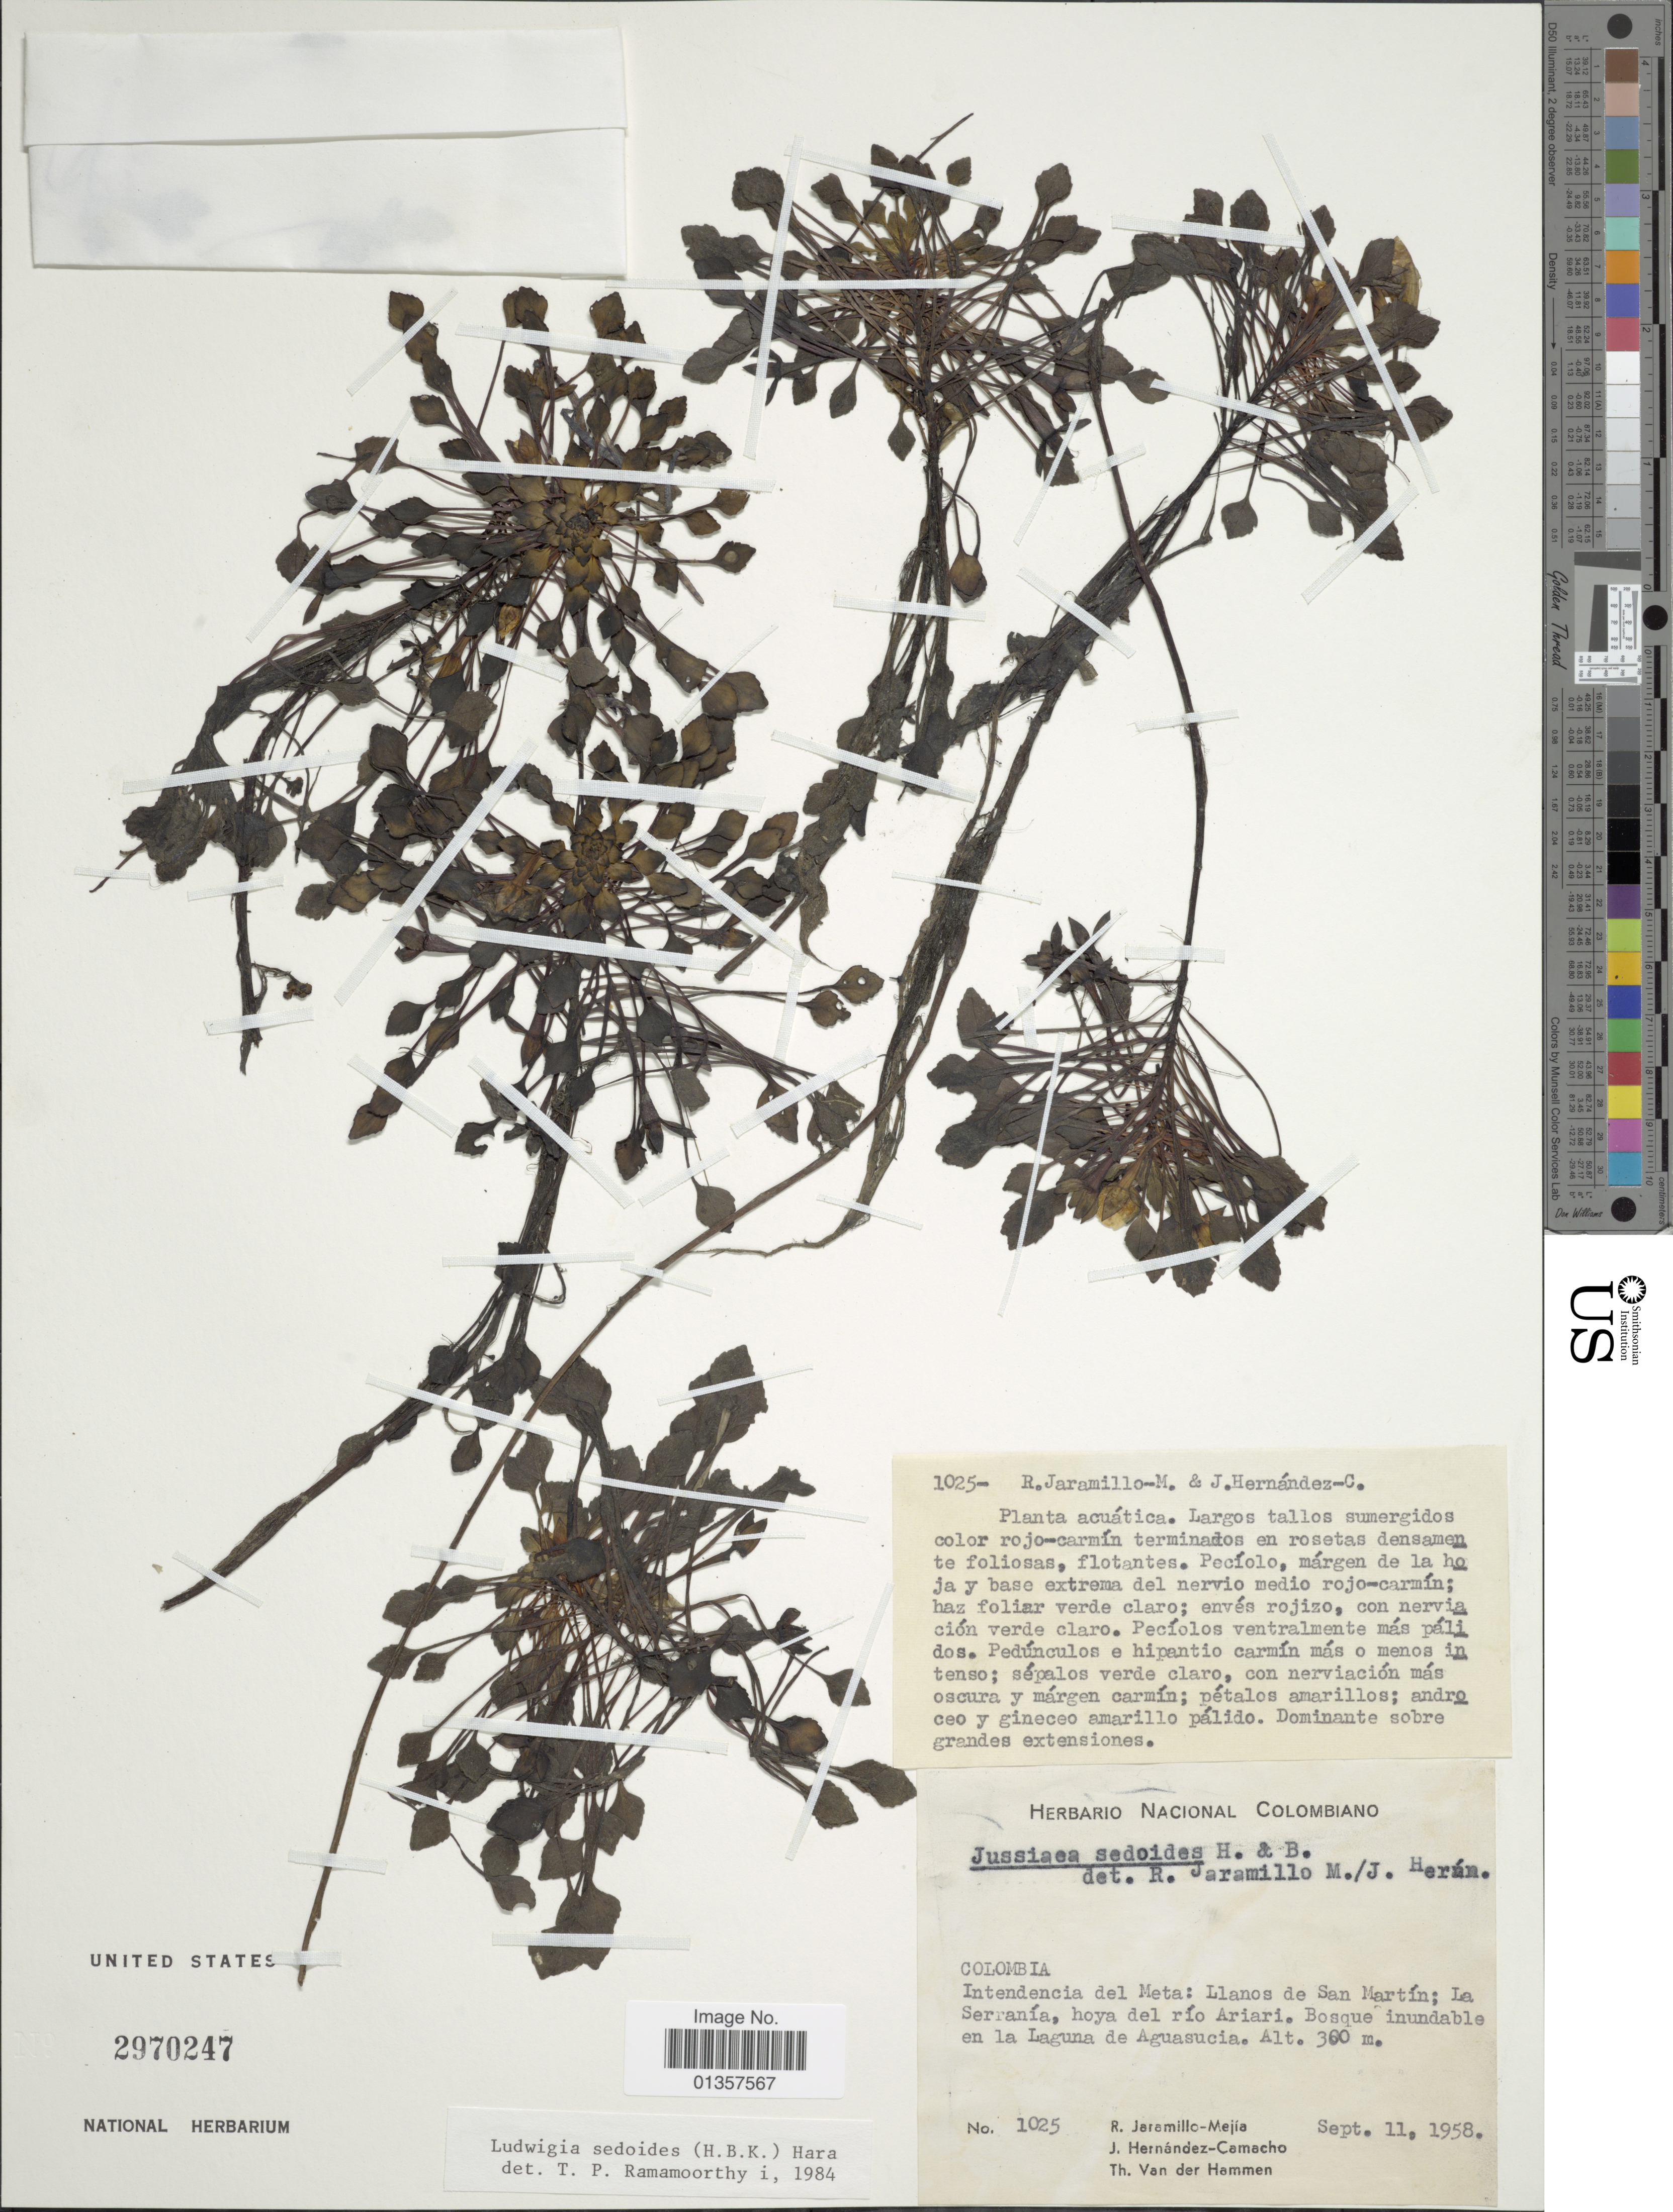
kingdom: Plantae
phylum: Tracheophyta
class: Magnoliopsida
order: Myrtales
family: Onagraceae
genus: Ludwigia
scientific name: Ludwigia sedoides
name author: (Humb. & Bonpl.) H. Hara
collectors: R. Jaramillo M., J. Hernández-Camacho & T. Hammen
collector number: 1025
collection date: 1958-09-11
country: Colombia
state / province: Meta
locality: Llanos de San Martín: La Serranía, hoya del río Ariari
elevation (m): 300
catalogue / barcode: US 2970247